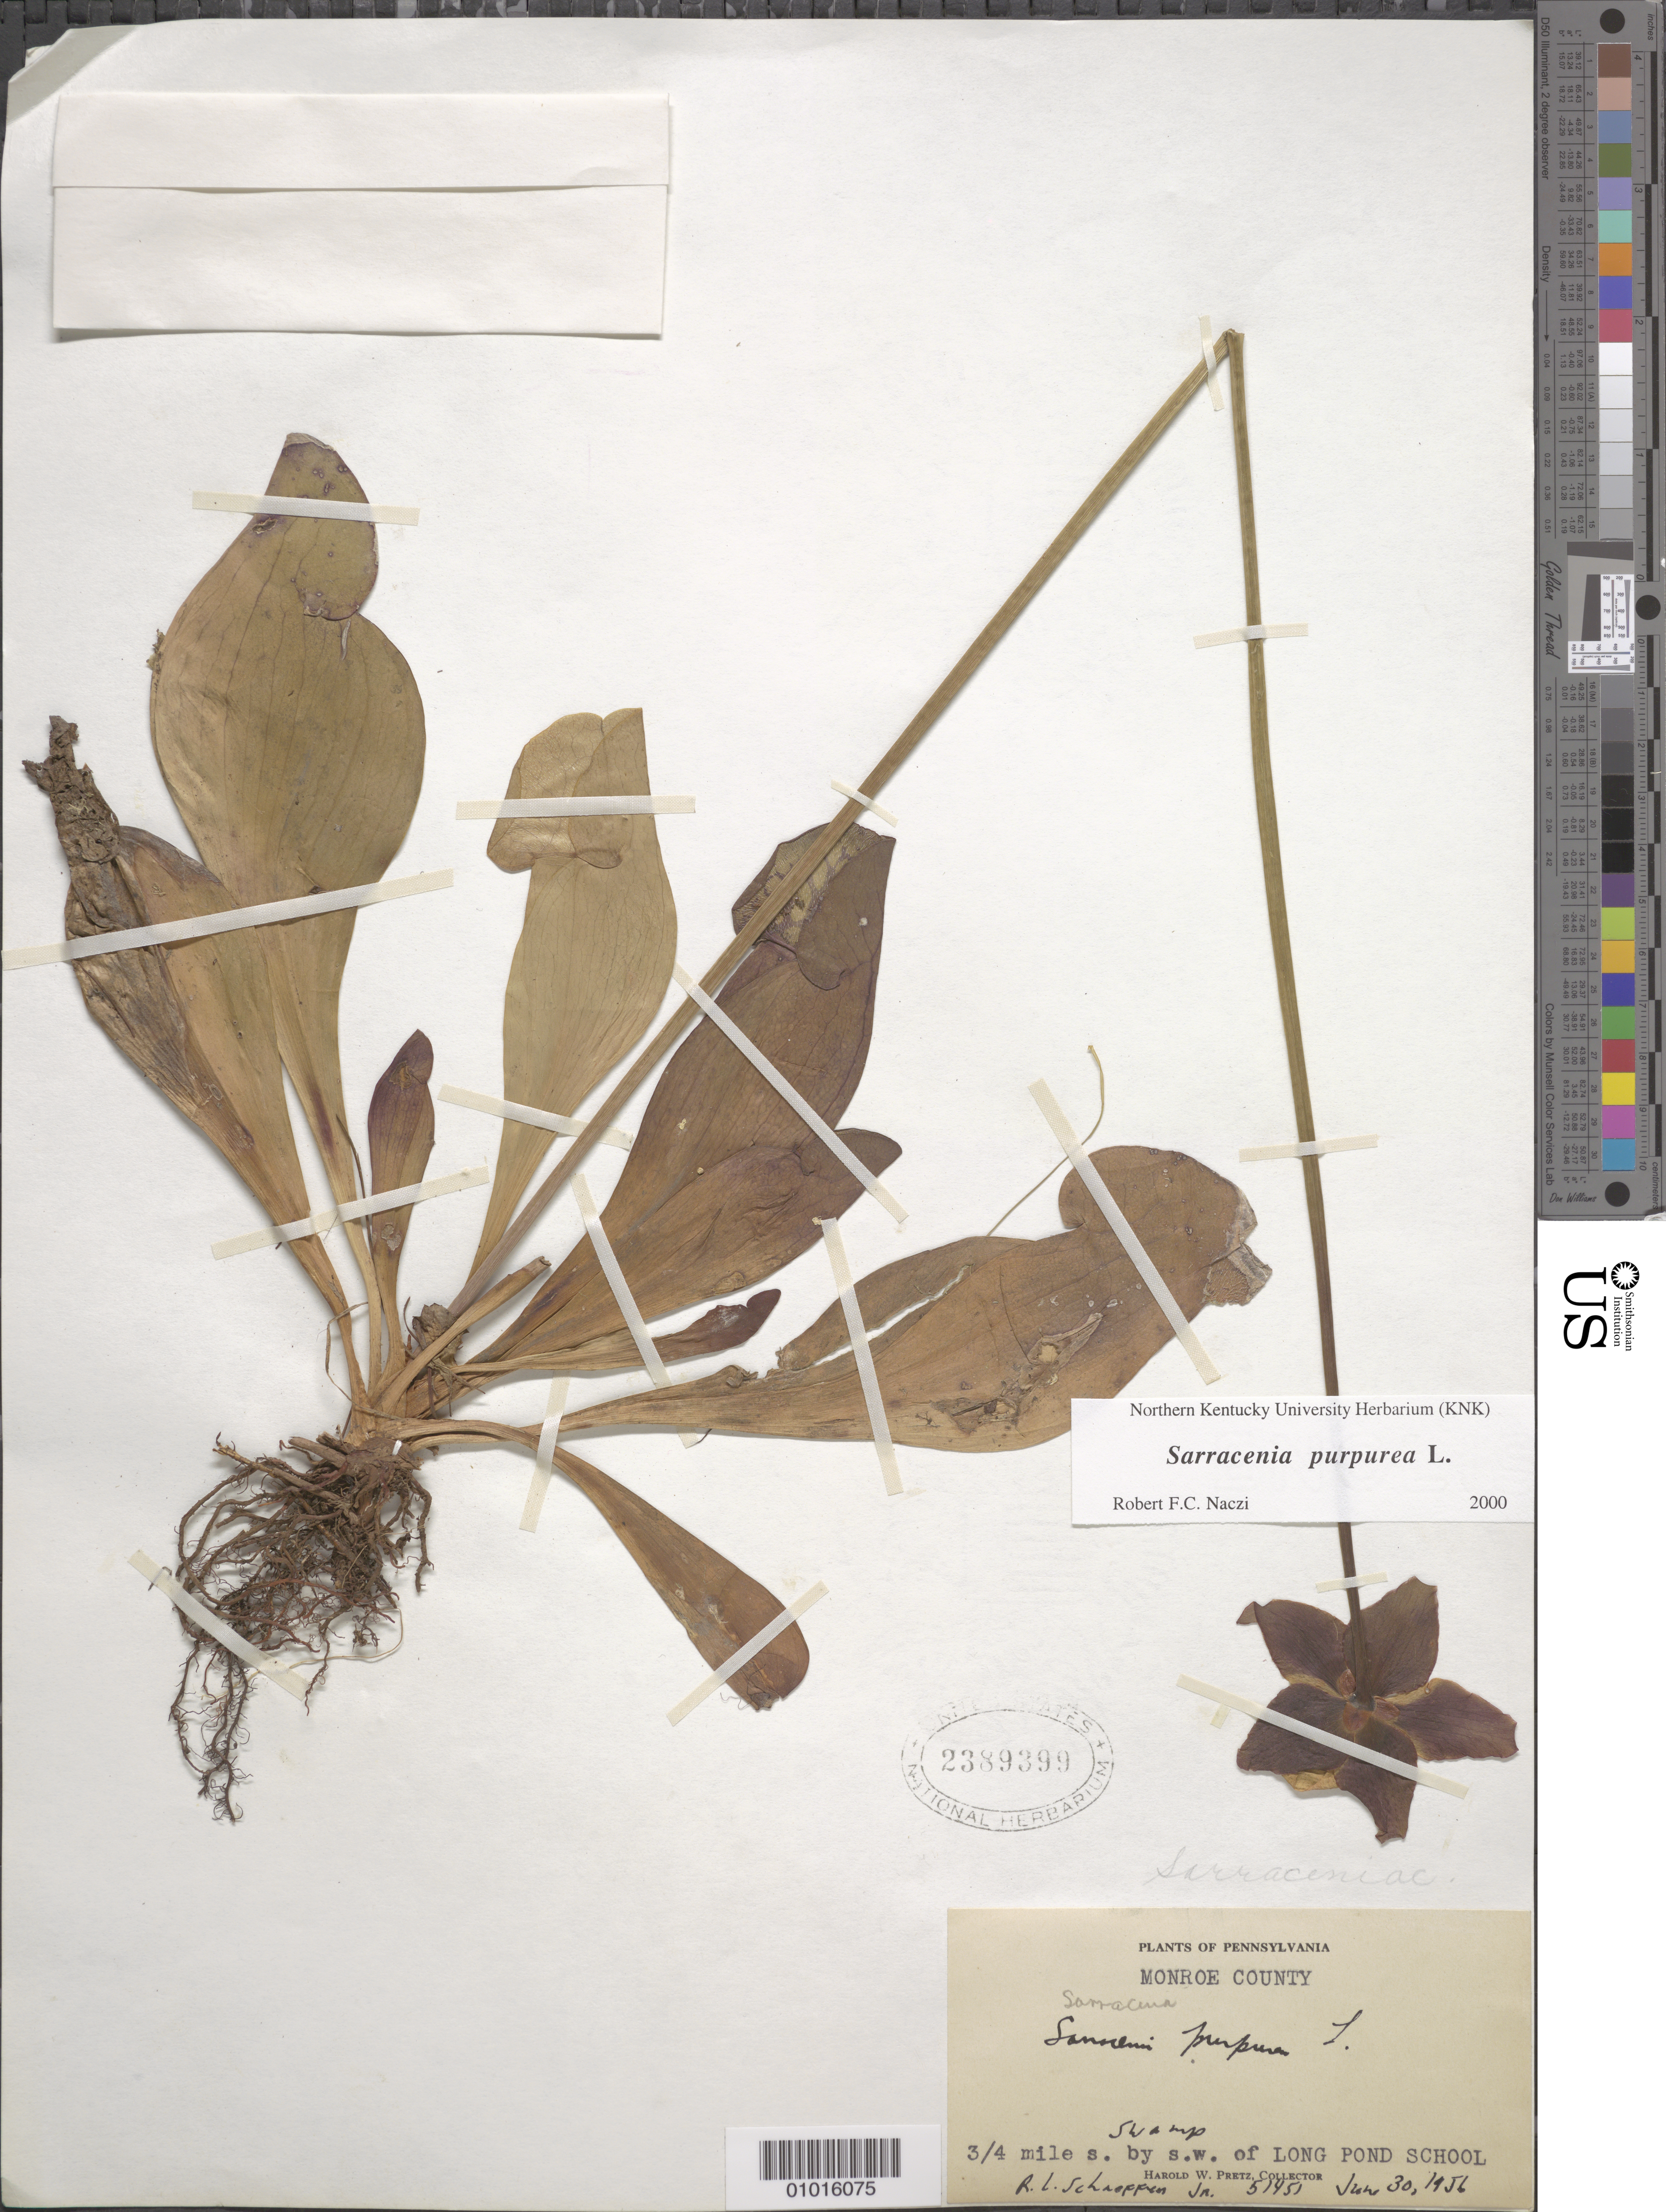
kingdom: Plantae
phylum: Tracheophyta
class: Magnoliopsida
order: Ericales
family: Sarraceniaceae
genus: Sarracenia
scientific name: Sarracenia purpurea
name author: L.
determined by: Naczi, R. F. C.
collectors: H. Pretz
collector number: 51451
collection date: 1956-06-30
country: United States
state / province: Pennsylvania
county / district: Monroe County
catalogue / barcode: US 2389399